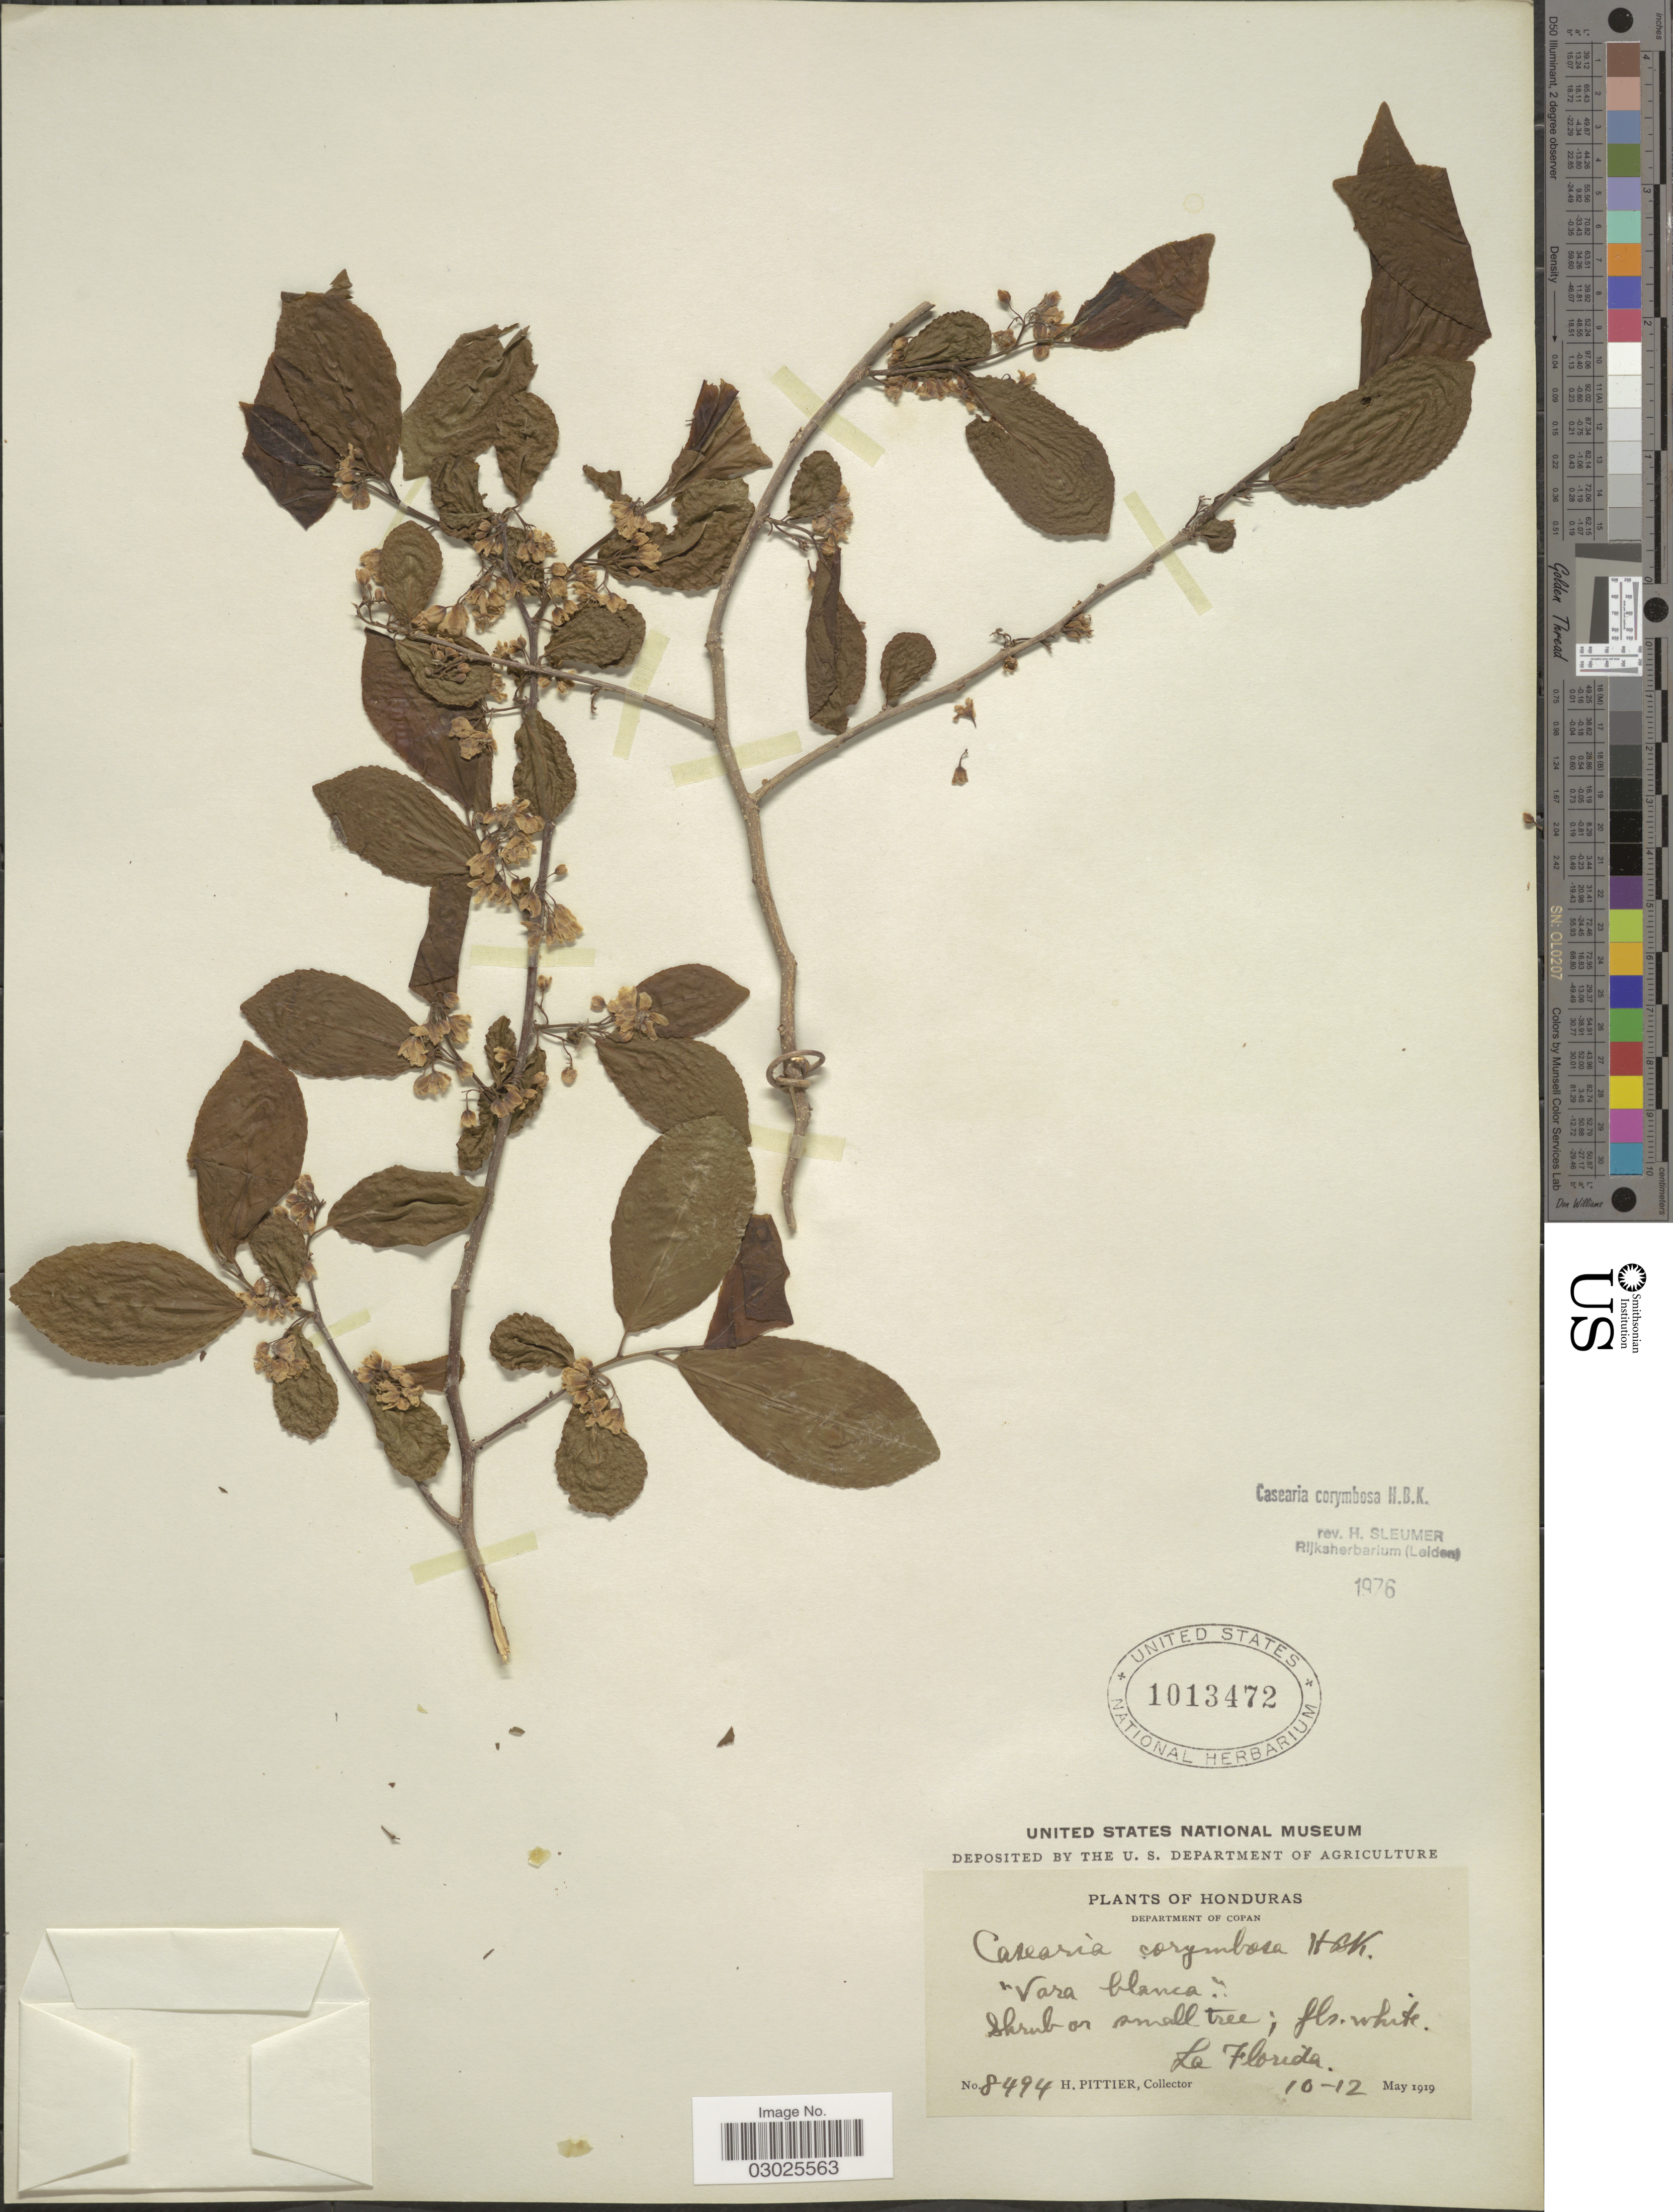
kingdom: Plantae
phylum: Tracheophyta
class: Magnoliopsida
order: Malpighiales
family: Salicaceae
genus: Casearia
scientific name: Casearia corymbosa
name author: Kunth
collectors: H. F. Pittier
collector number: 8494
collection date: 1919-05-10/1919-05-12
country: Honduras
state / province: Copán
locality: Department of Copan. La Florida.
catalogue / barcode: US 1013472